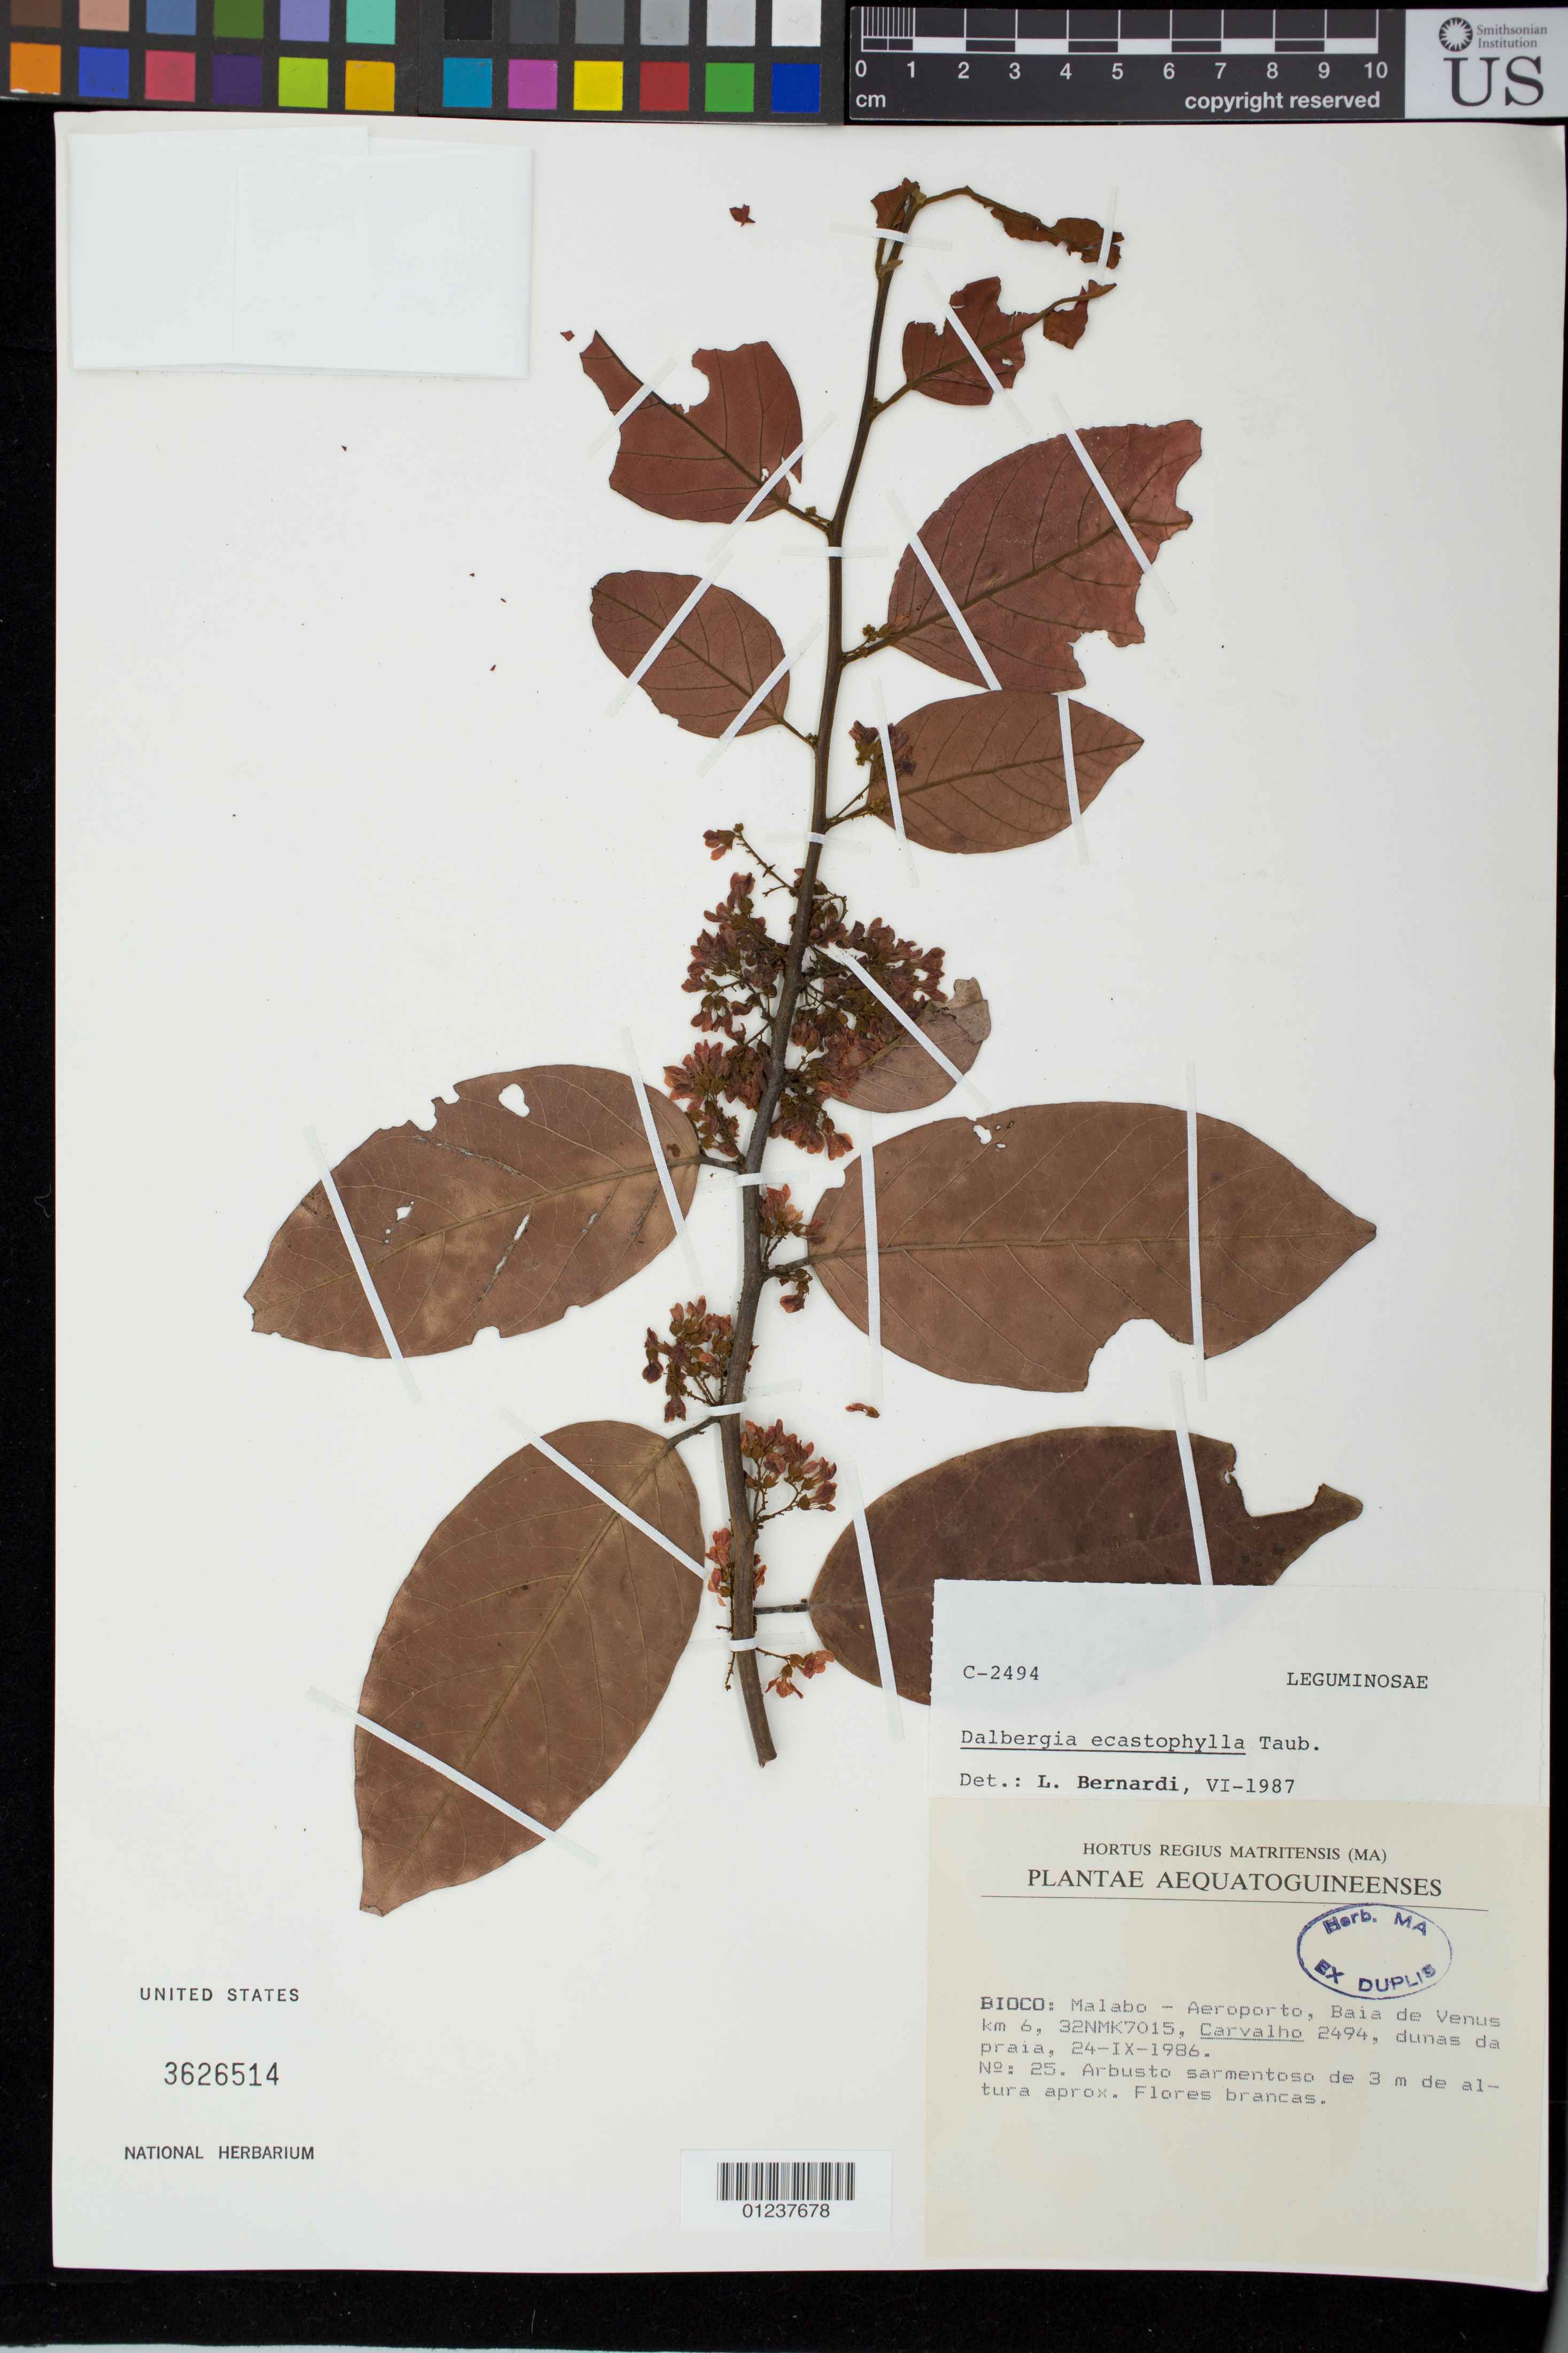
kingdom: Plantae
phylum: Tracheophyta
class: Magnoliopsida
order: Fabales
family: Fabaceae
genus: Dalbergia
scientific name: Dalbergia ecastaphyllum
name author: (L.) Taub.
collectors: Carvalho, --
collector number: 2494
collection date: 1986-09-24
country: Equatorial Guinea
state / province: Bioko Norte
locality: Malabo - Aeroporto, Baia de Venus km 6, 32NMK7015, Carvalho 2494, dunas da praia.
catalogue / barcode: US 3626514